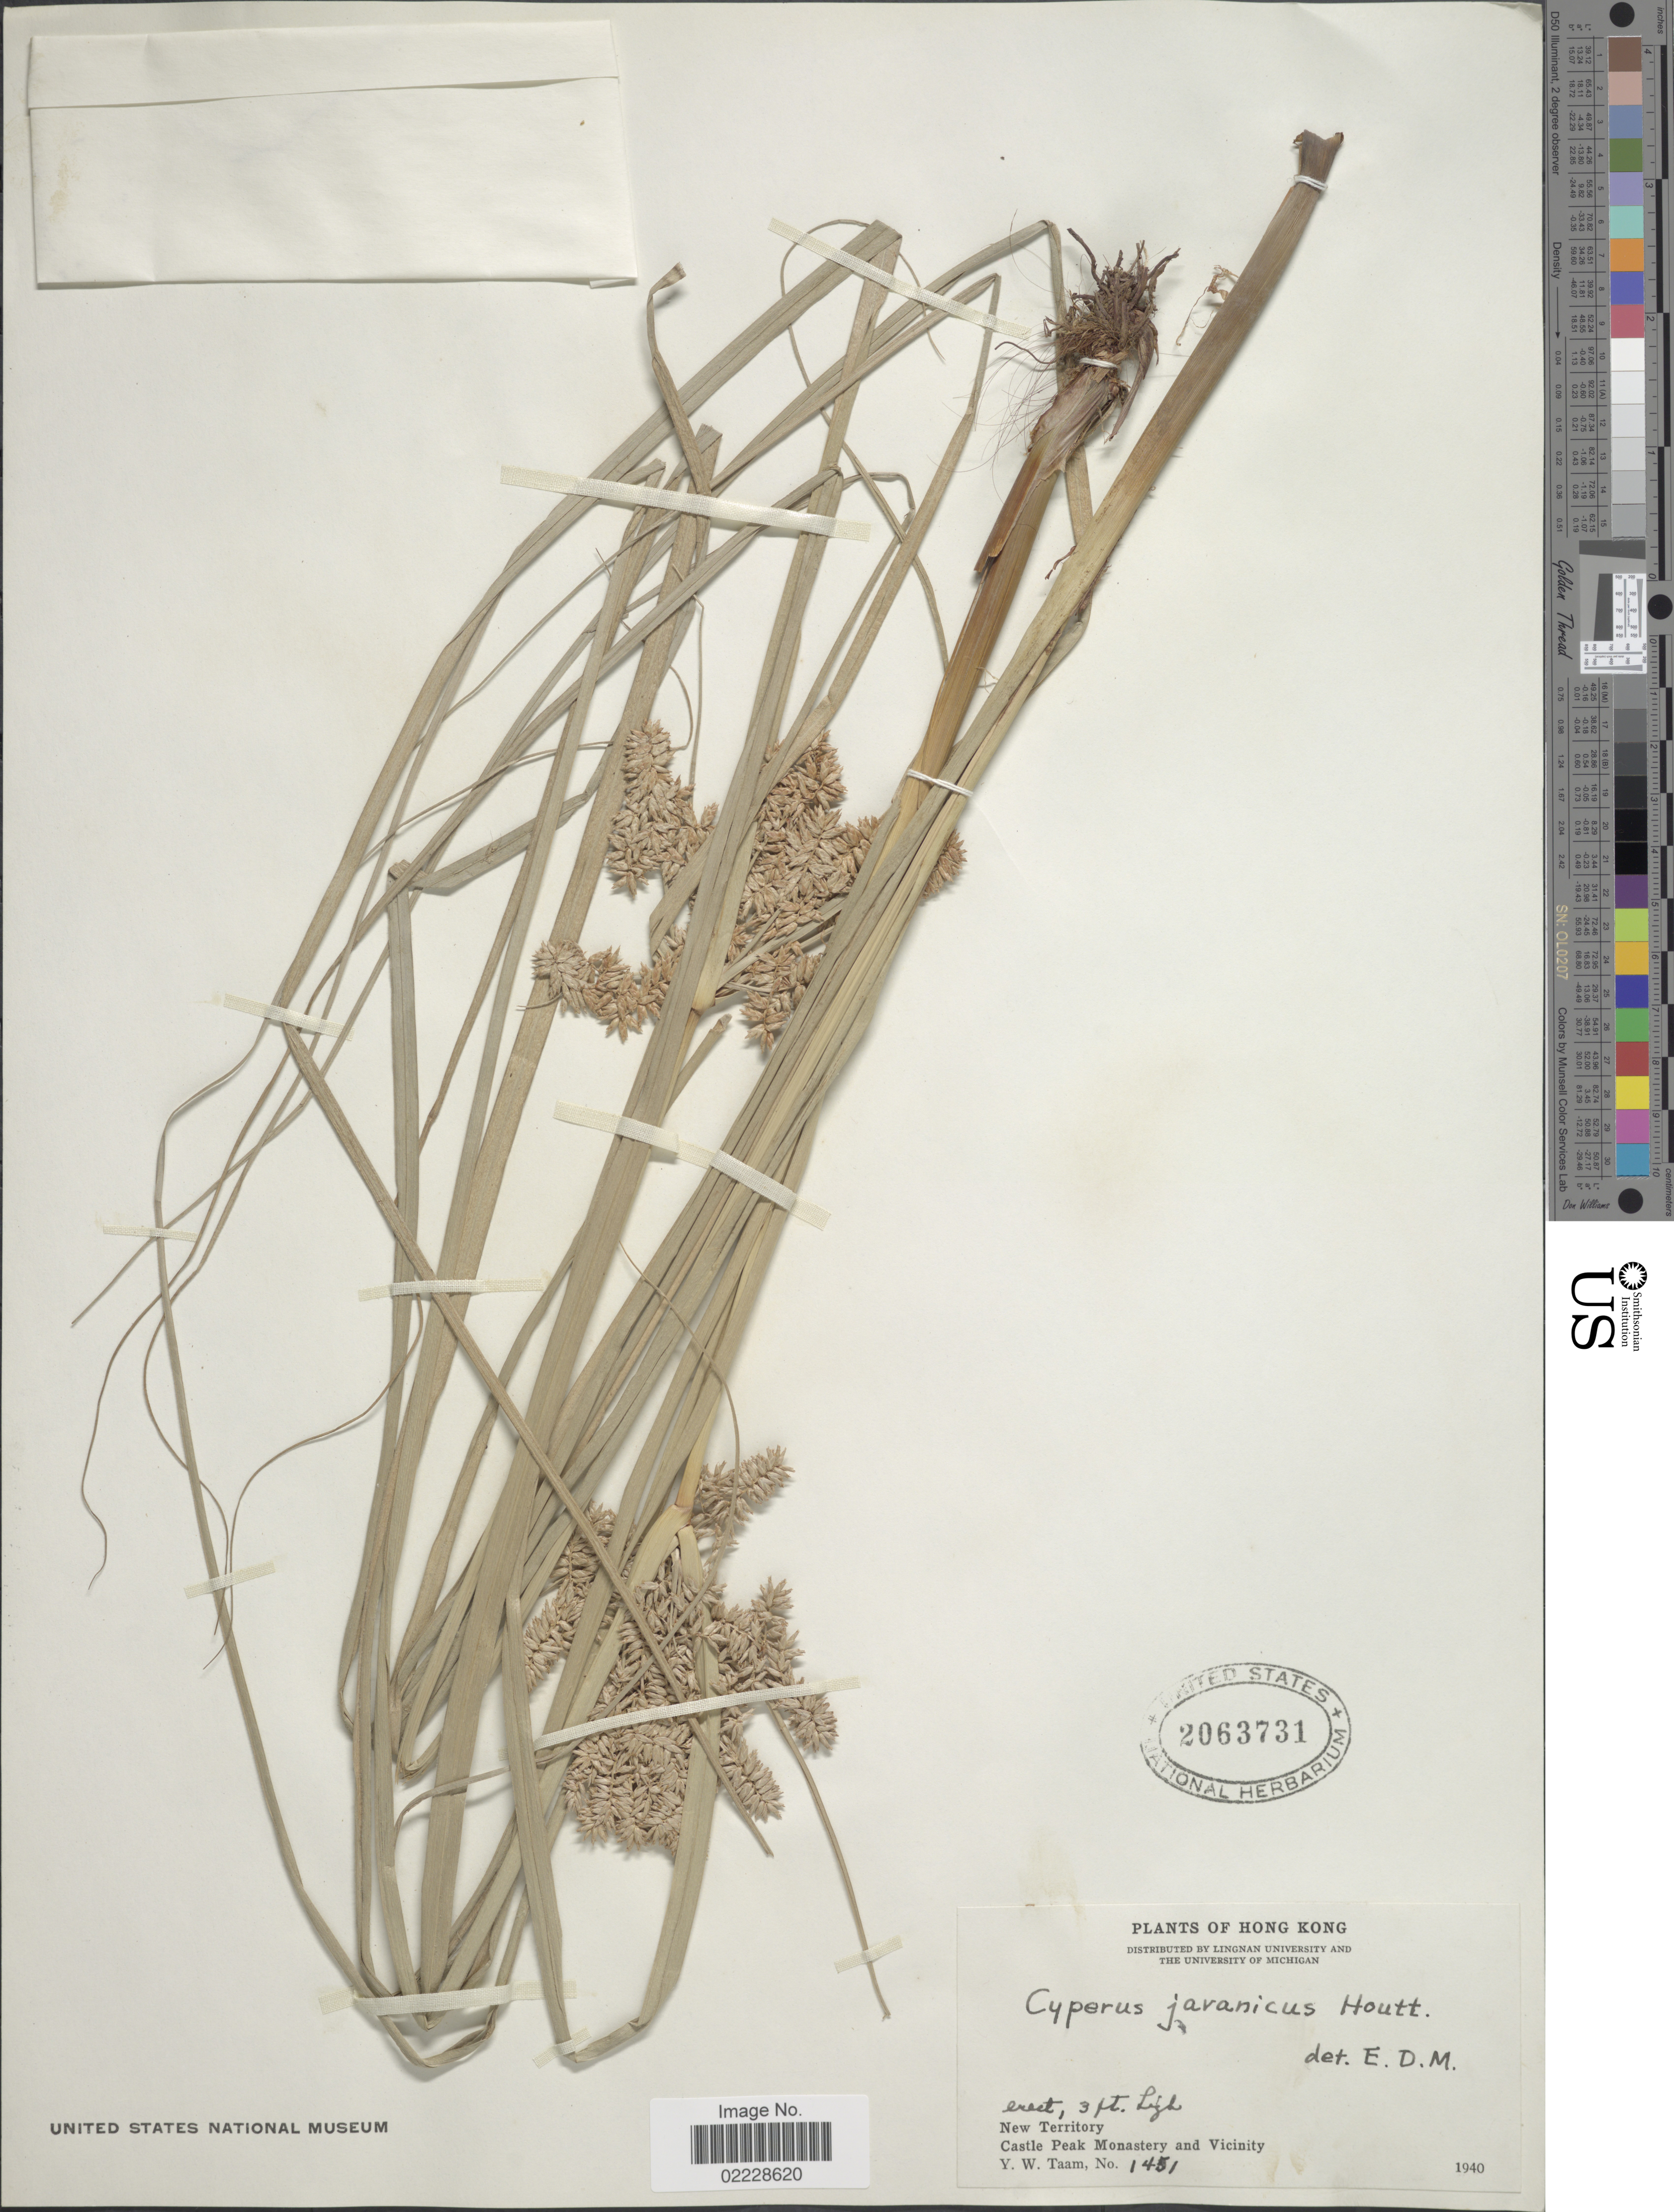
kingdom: Plantae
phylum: Tracheophyta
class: Liliopsida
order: Poales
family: Cyperaceae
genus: Cyperus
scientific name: Cyperus javanicus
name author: Houtt.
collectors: Y. W. Taam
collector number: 1451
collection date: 1940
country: China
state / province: Hong Kong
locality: Hong Kong, New Territory, Castle Peak Monastry and Vicinity.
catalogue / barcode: US 2063731